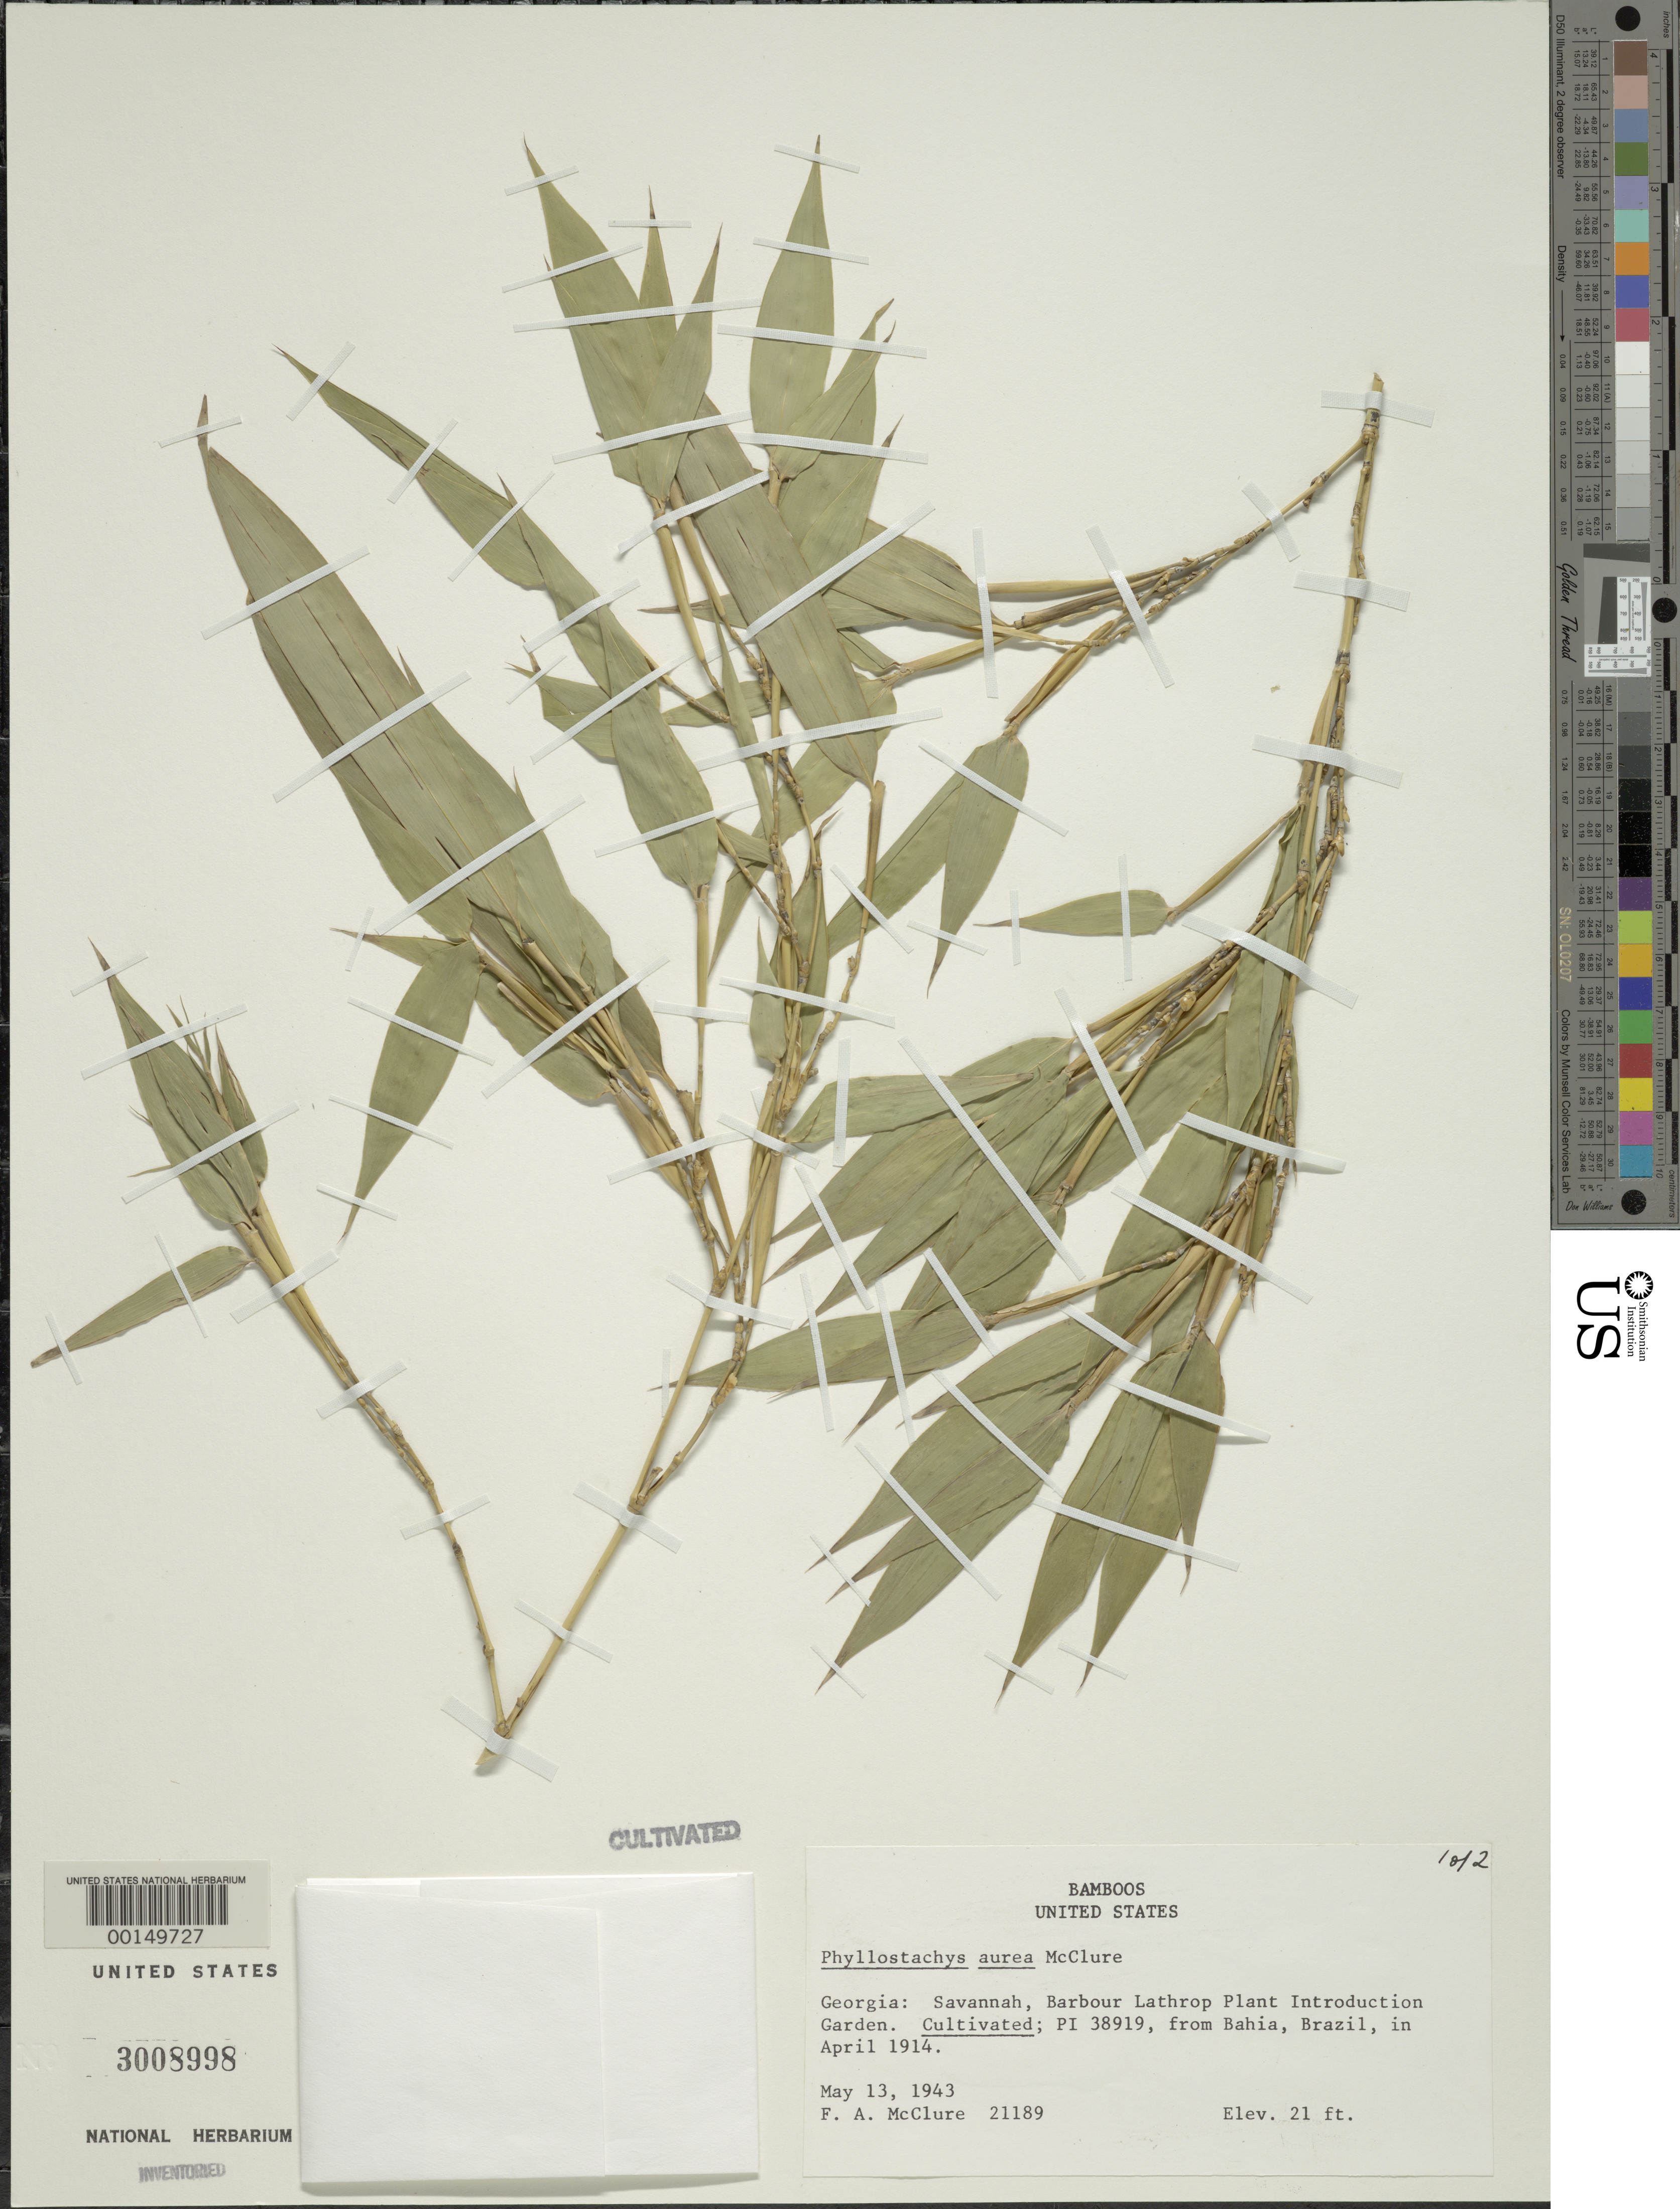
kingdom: Plantae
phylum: Tracheophyta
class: Liliopsida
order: Poales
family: Poaceae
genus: Phyllostachys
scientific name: Phyllostachys aurea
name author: Rivière & C. Rivière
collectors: F. A. McClure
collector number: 21189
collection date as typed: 13 May 1943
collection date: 1943-05-13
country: United States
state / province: Georgia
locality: Savannah, barbour lathrop plant intro. garden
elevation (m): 6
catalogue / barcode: US 3008998